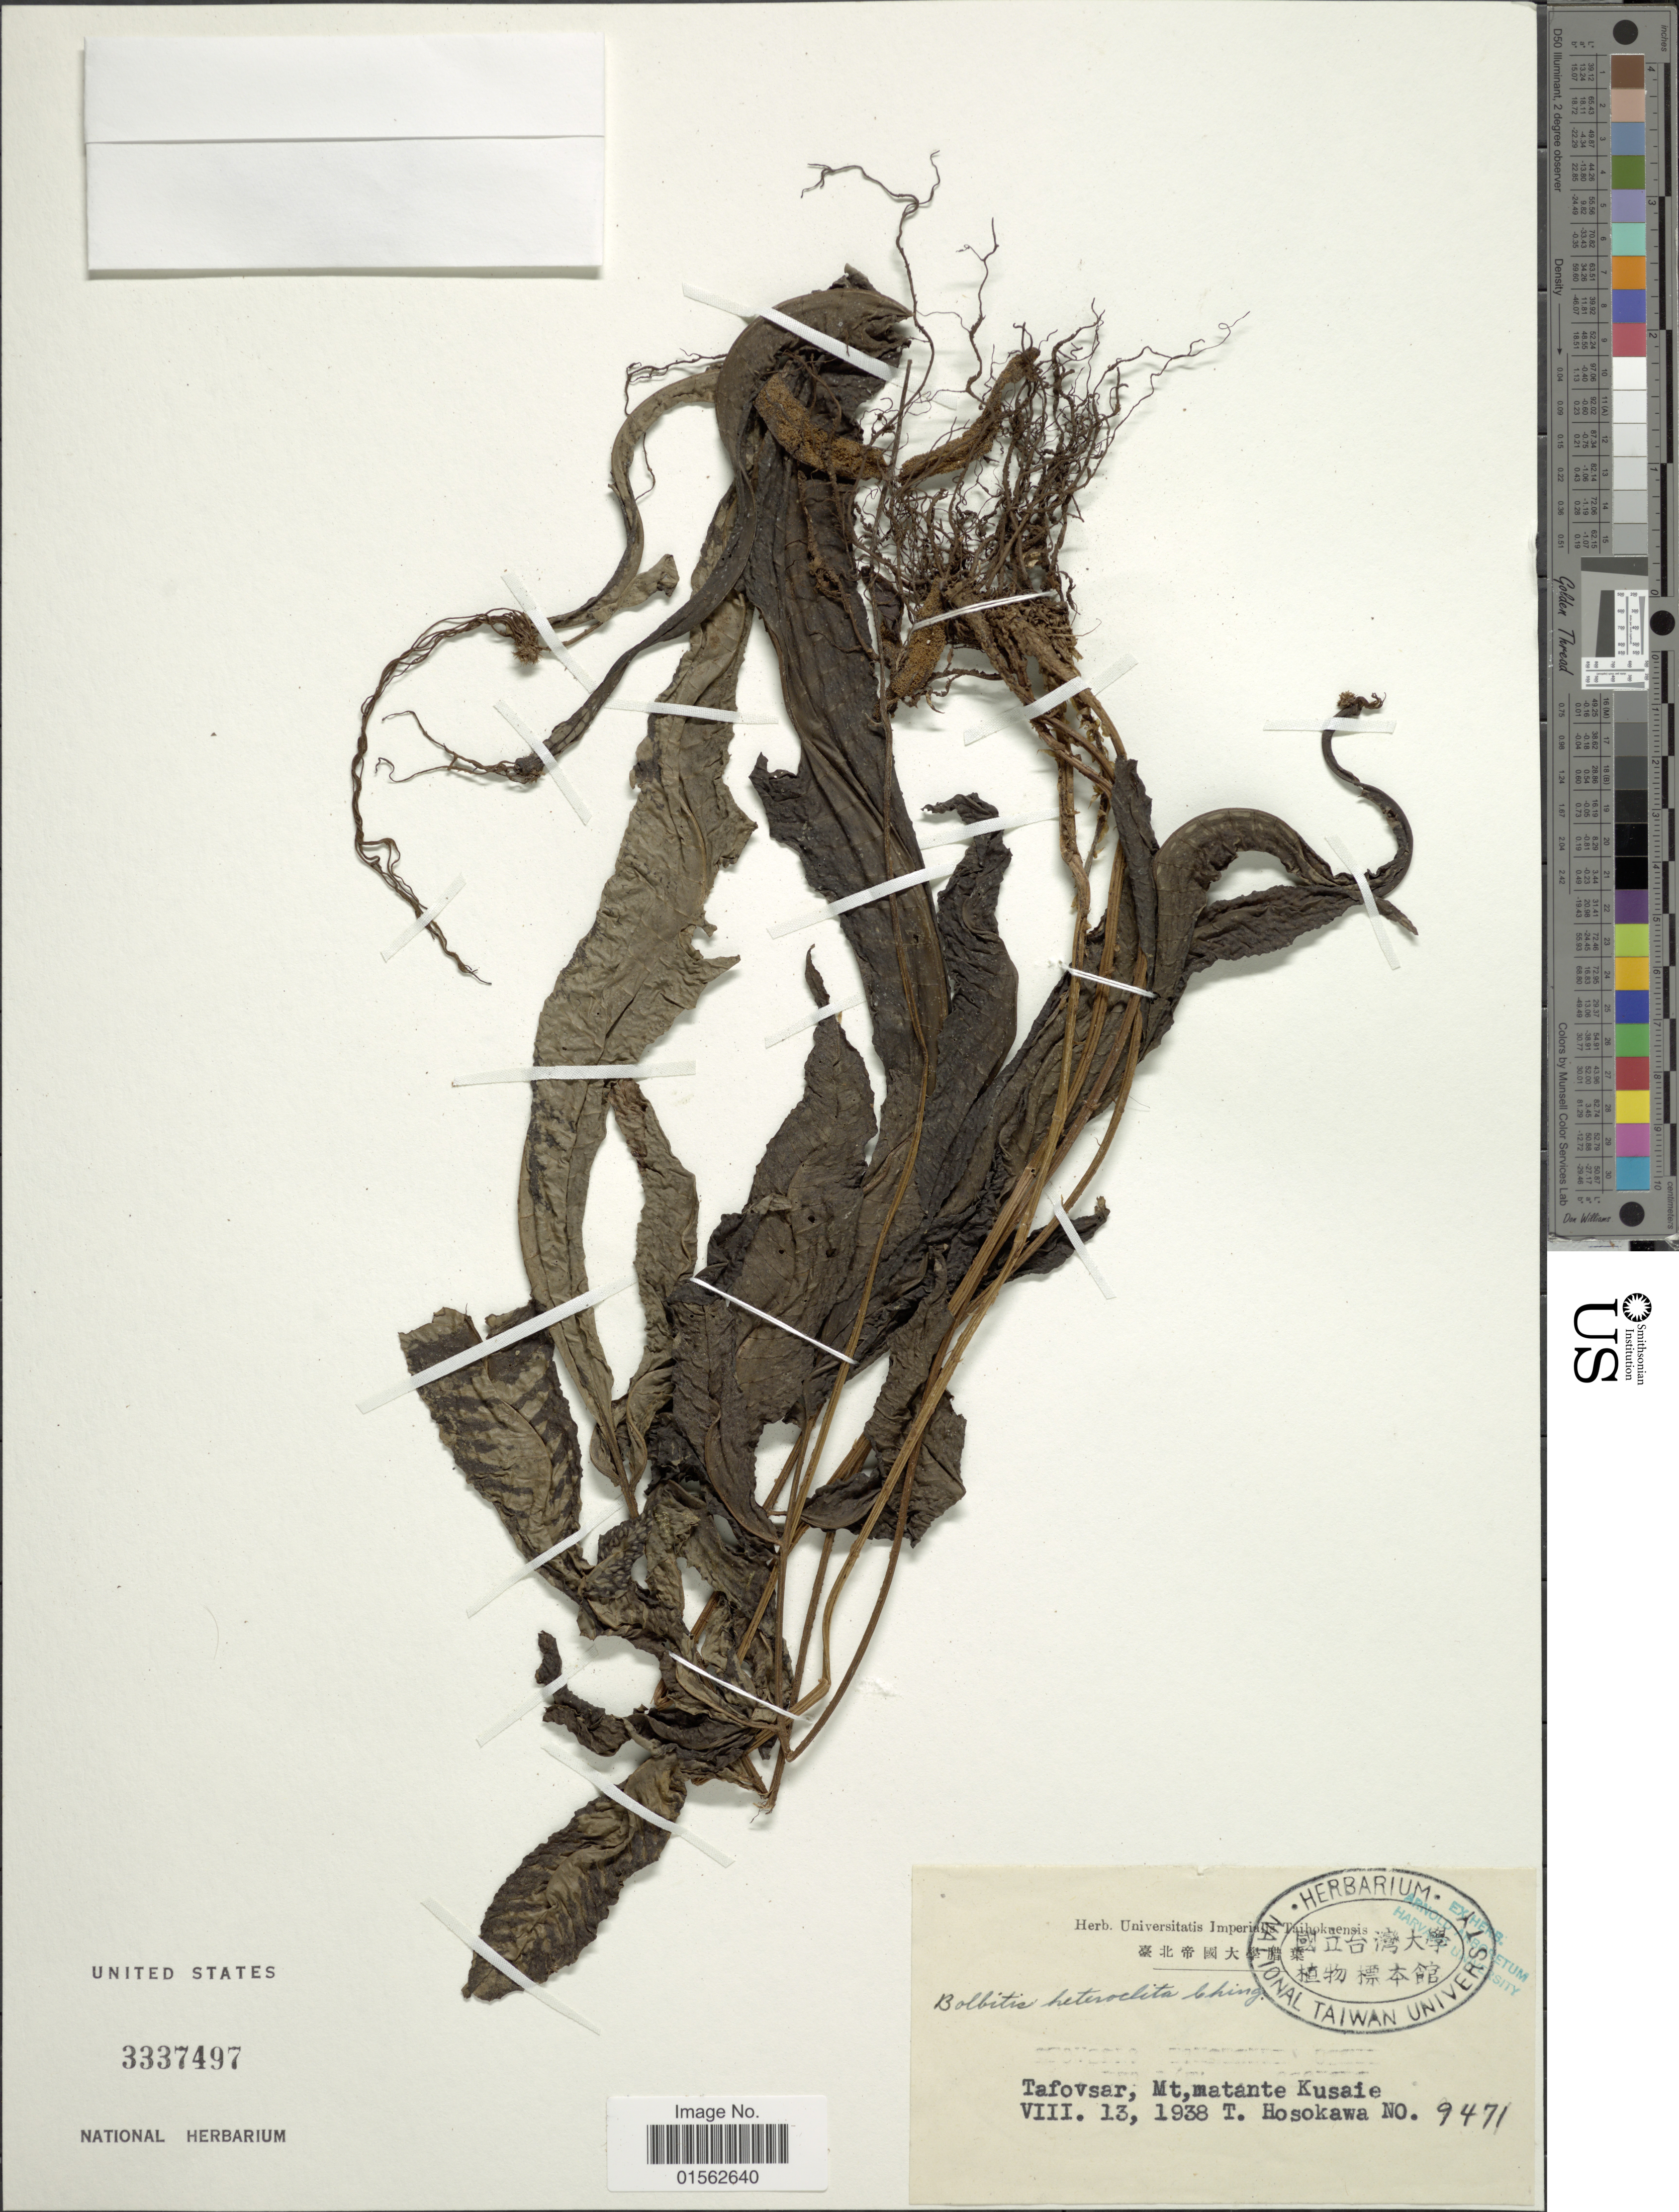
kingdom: Plantae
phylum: Tracheophyta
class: Polypodiopsida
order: Polypodiales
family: Dryopteridaceae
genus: Bolbitis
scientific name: Bolbitis heteroclita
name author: (C. Presl) Ching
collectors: T. Hosokawa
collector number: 9471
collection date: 1938-08-13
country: Micronesia, Federated States of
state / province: Kosrae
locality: Tafovsar, Mt. Matante Kusaie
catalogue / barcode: US 3337497